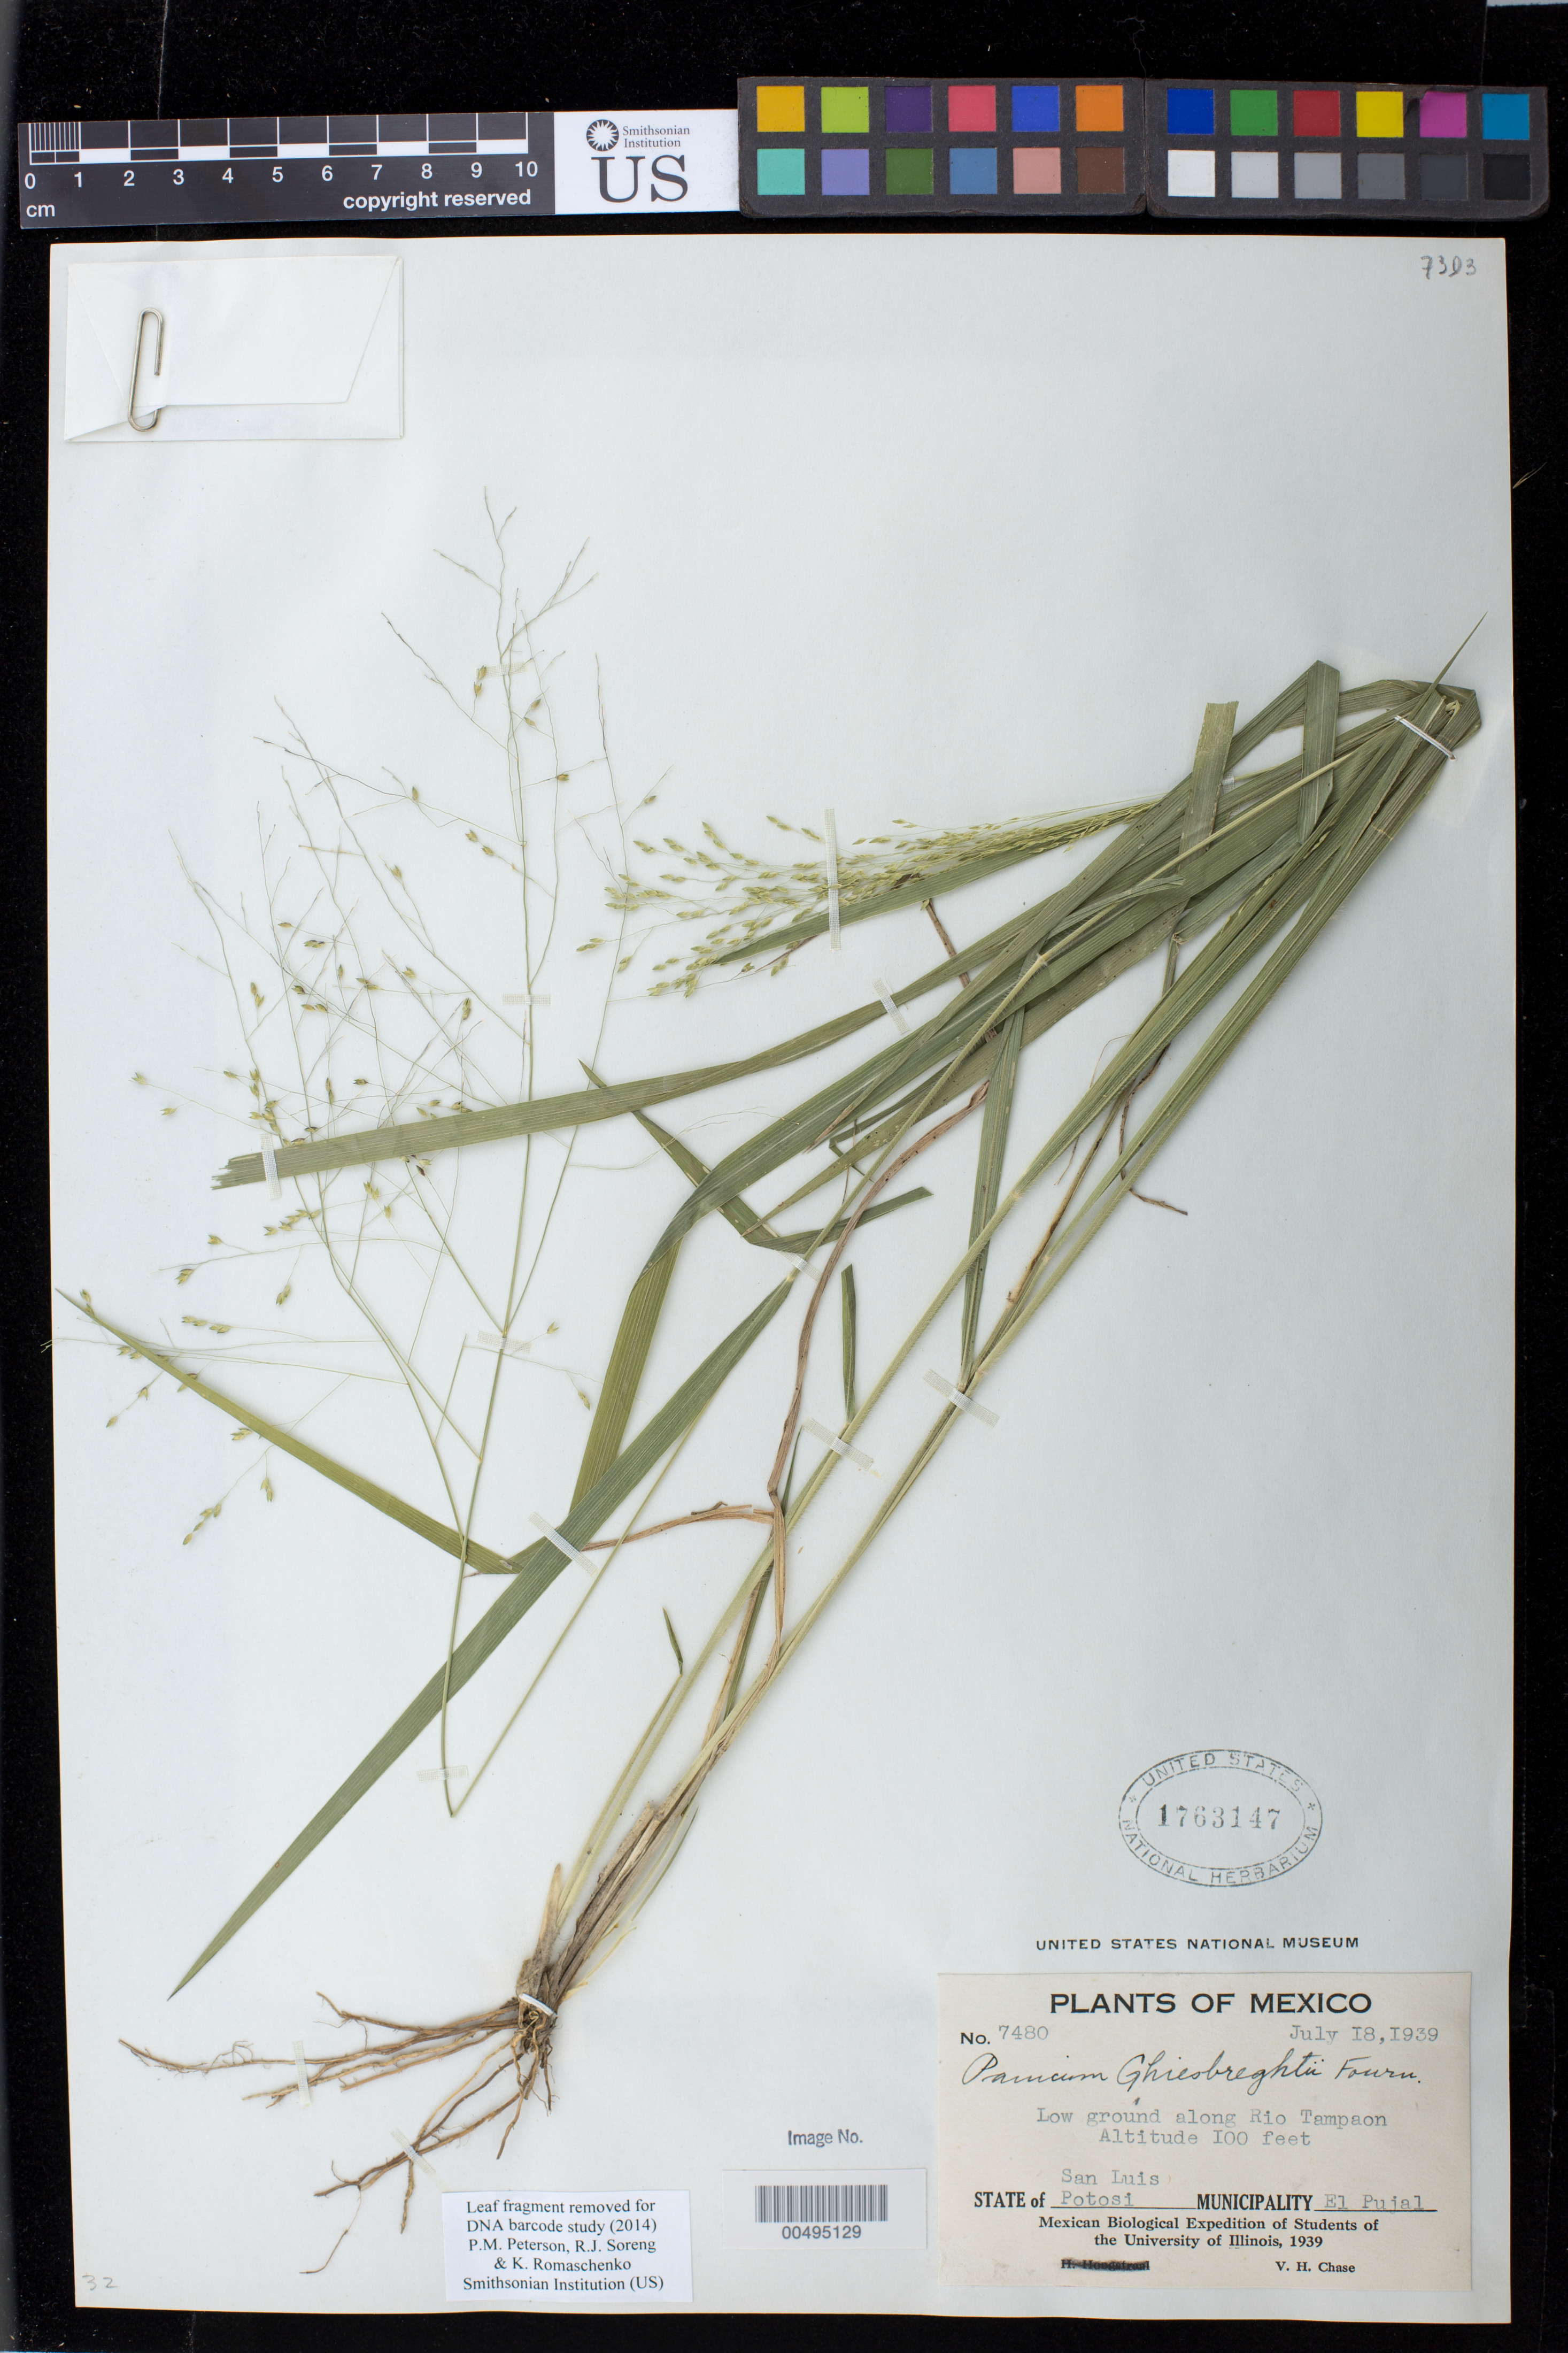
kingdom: Plantae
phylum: Tracheophyta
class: Liliopsida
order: Poales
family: Poaceae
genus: Panicum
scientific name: Panicum ghiesbreghtii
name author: E. Fourn.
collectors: V. H. Chase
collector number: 7480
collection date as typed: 18 Jul 1939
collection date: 1939-07-18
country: Mexico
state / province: San Luis Potosi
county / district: El Pujal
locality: Along Rio Tampaon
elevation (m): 30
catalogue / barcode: US 1763147